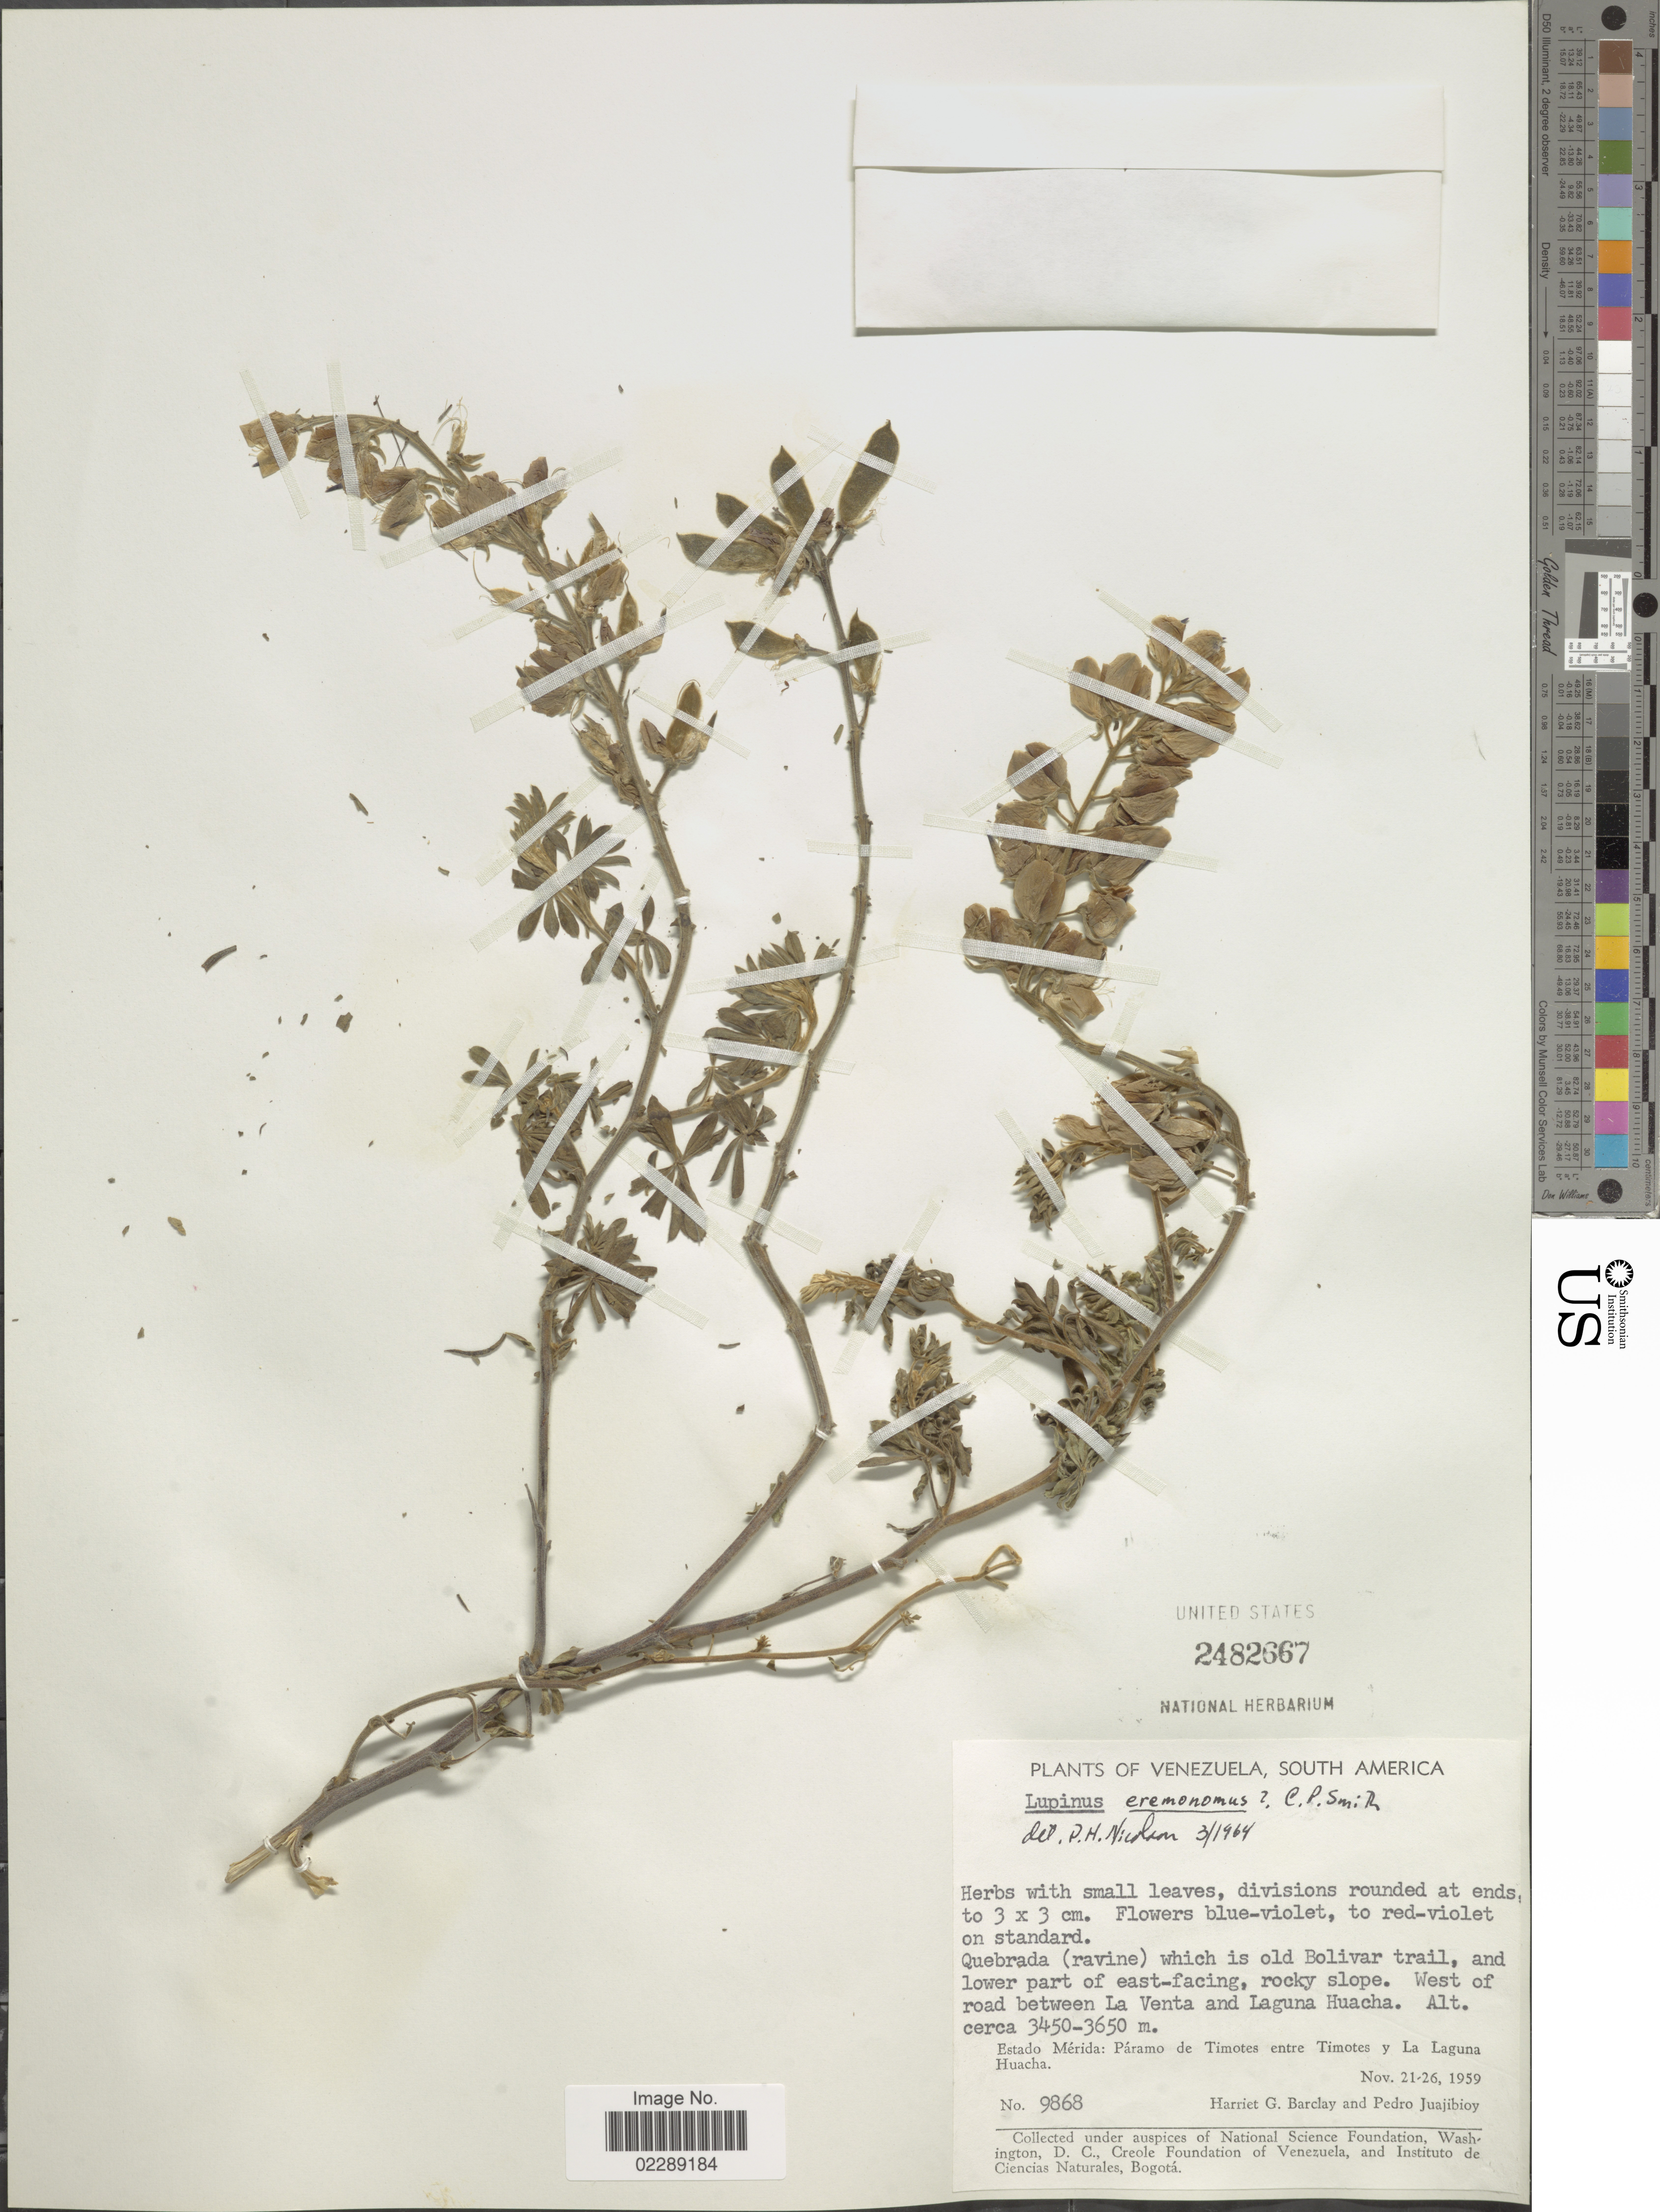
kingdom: Plantae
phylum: Tracheophyta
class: Magnoliopsida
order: Fabales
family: Fabaceae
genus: Lupinus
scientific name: Lupinus eremonomus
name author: C.P. Sm.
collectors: H. G. Barclay & P. Juajibioy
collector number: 9868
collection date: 1959-11-21/1959-11-26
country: Venezuela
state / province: Mérida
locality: West of road between La Venta and Laguna Huacha. Estado Mérida: Páramo de Timotes entre Timotes y La Laguna Huacha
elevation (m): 3450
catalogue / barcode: US 2482667